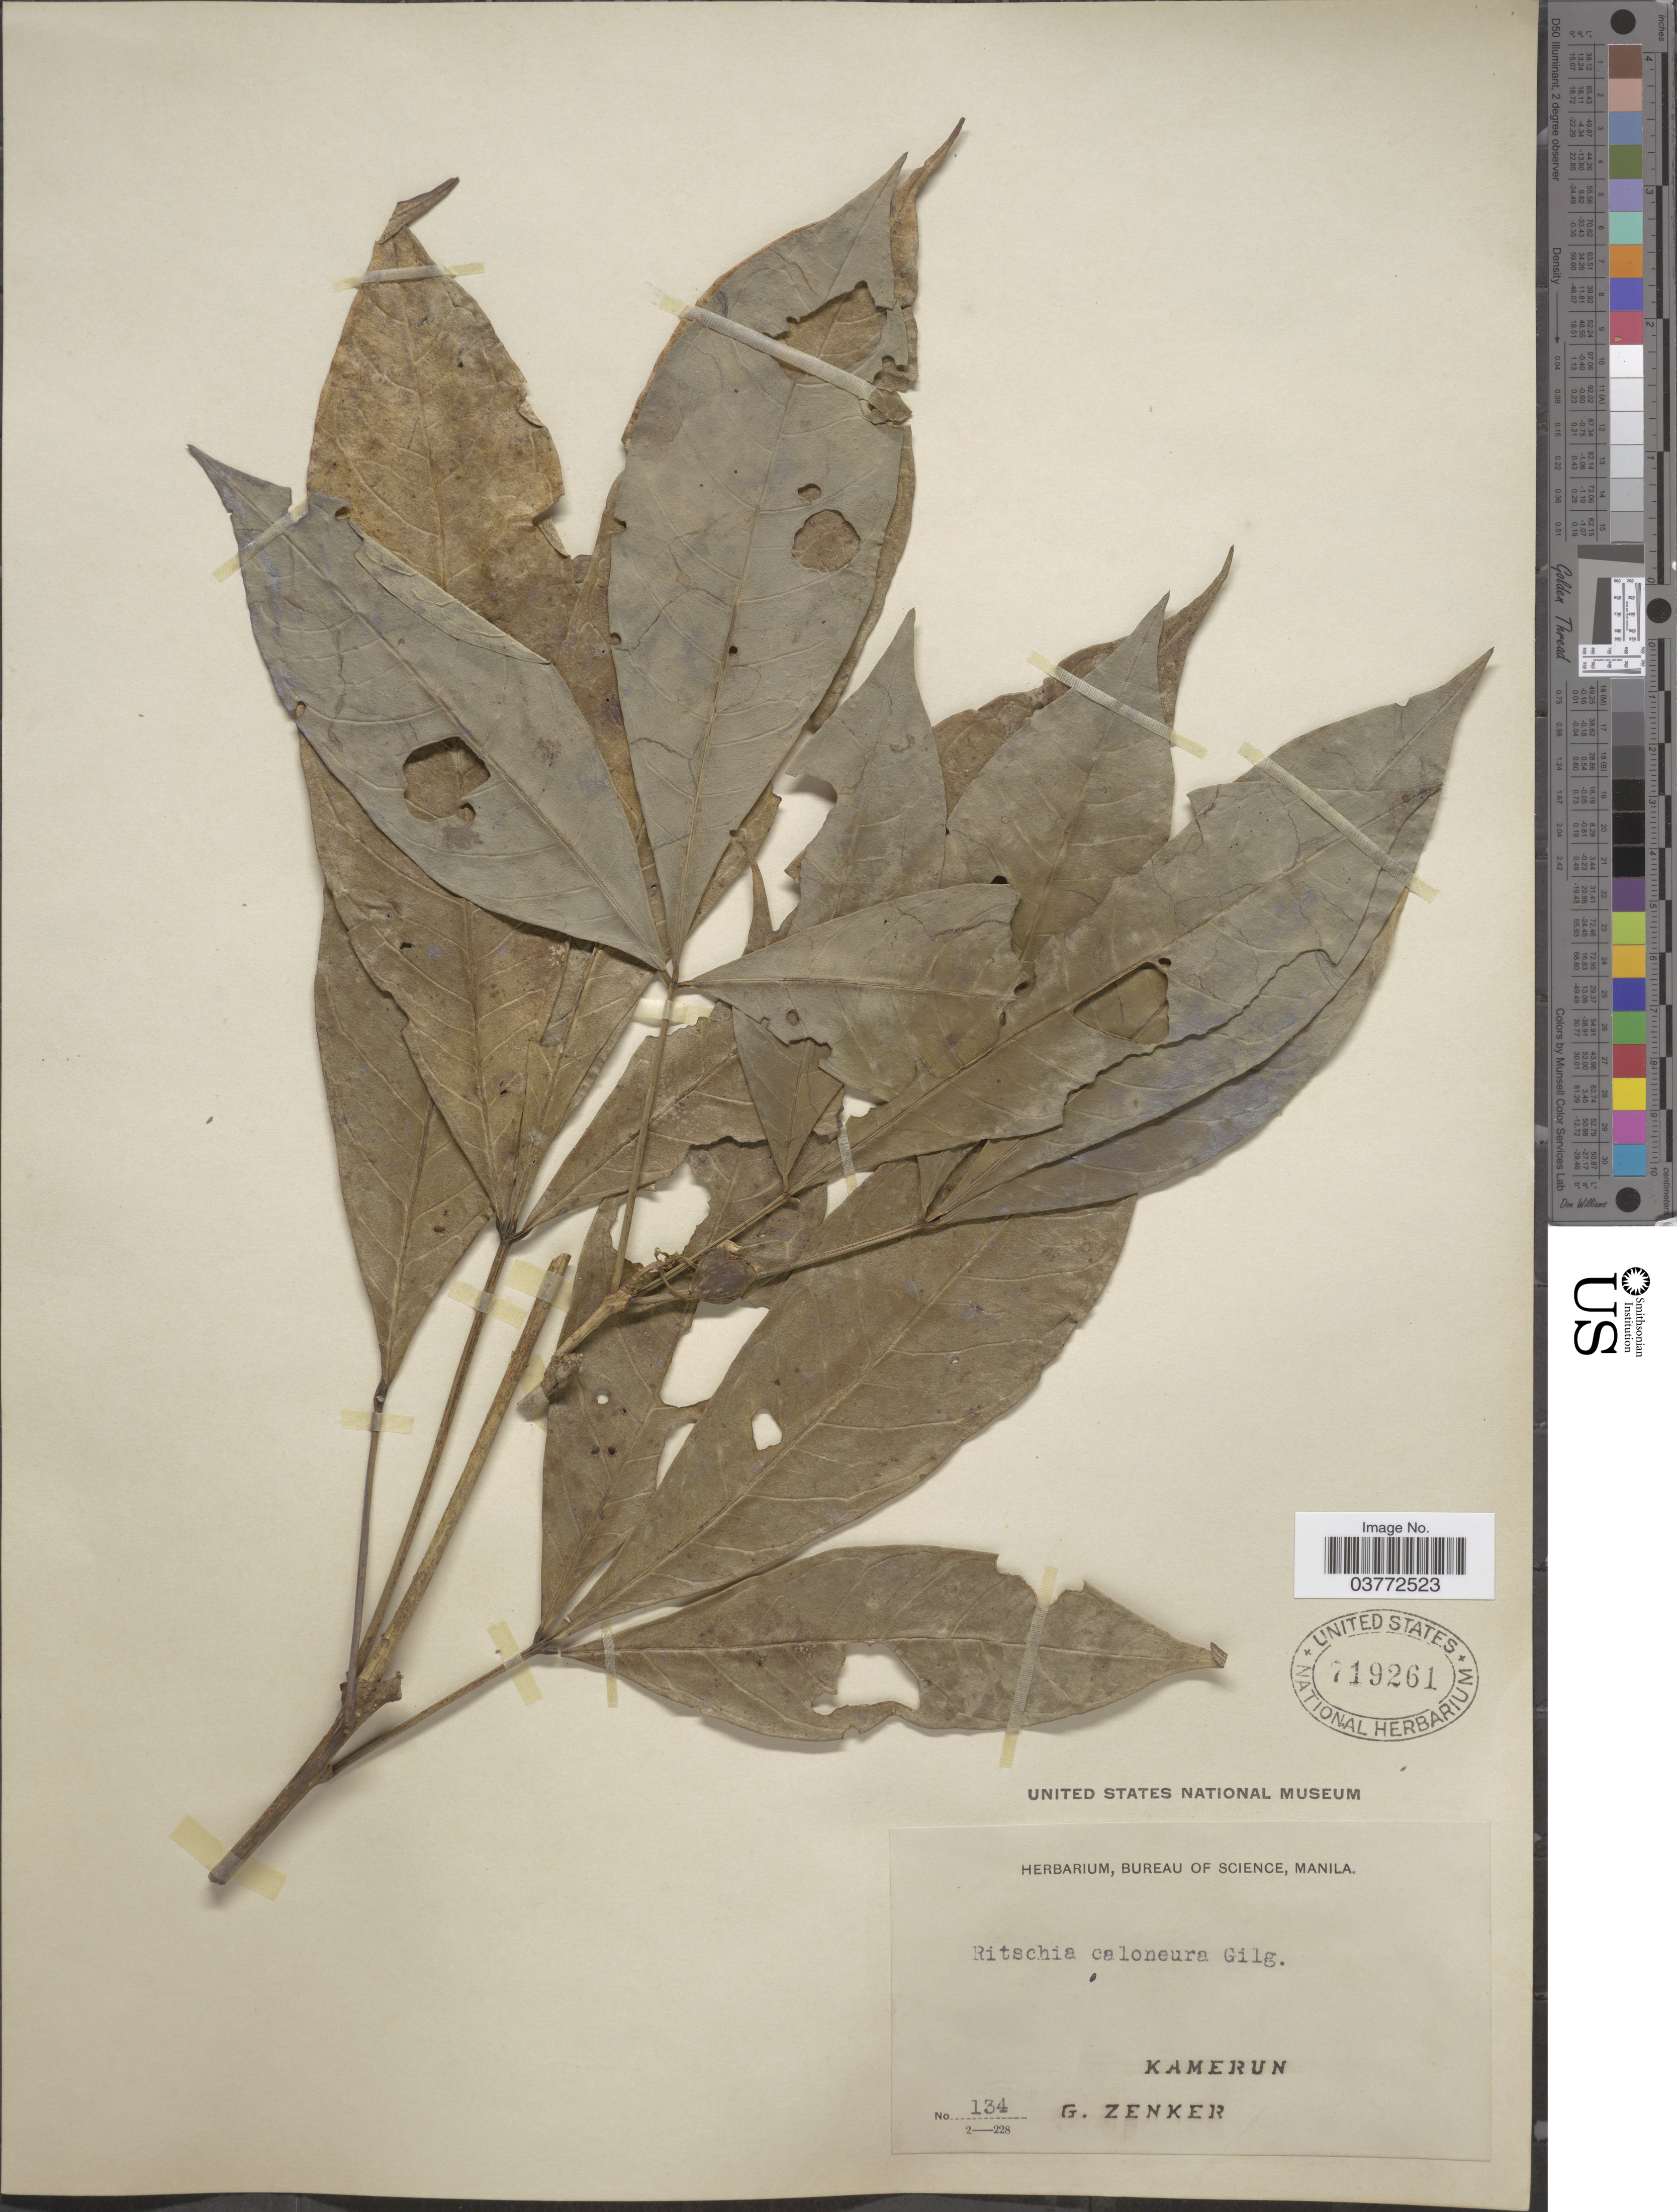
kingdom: Plantae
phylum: Tracheophyta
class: Magnoliopsida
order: Brassicales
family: Capparaceae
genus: Ritchiea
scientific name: Ritchiea caloneura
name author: Gilg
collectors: G. A. Zenker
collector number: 134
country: Cameroon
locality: Kamerun.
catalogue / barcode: US 719261